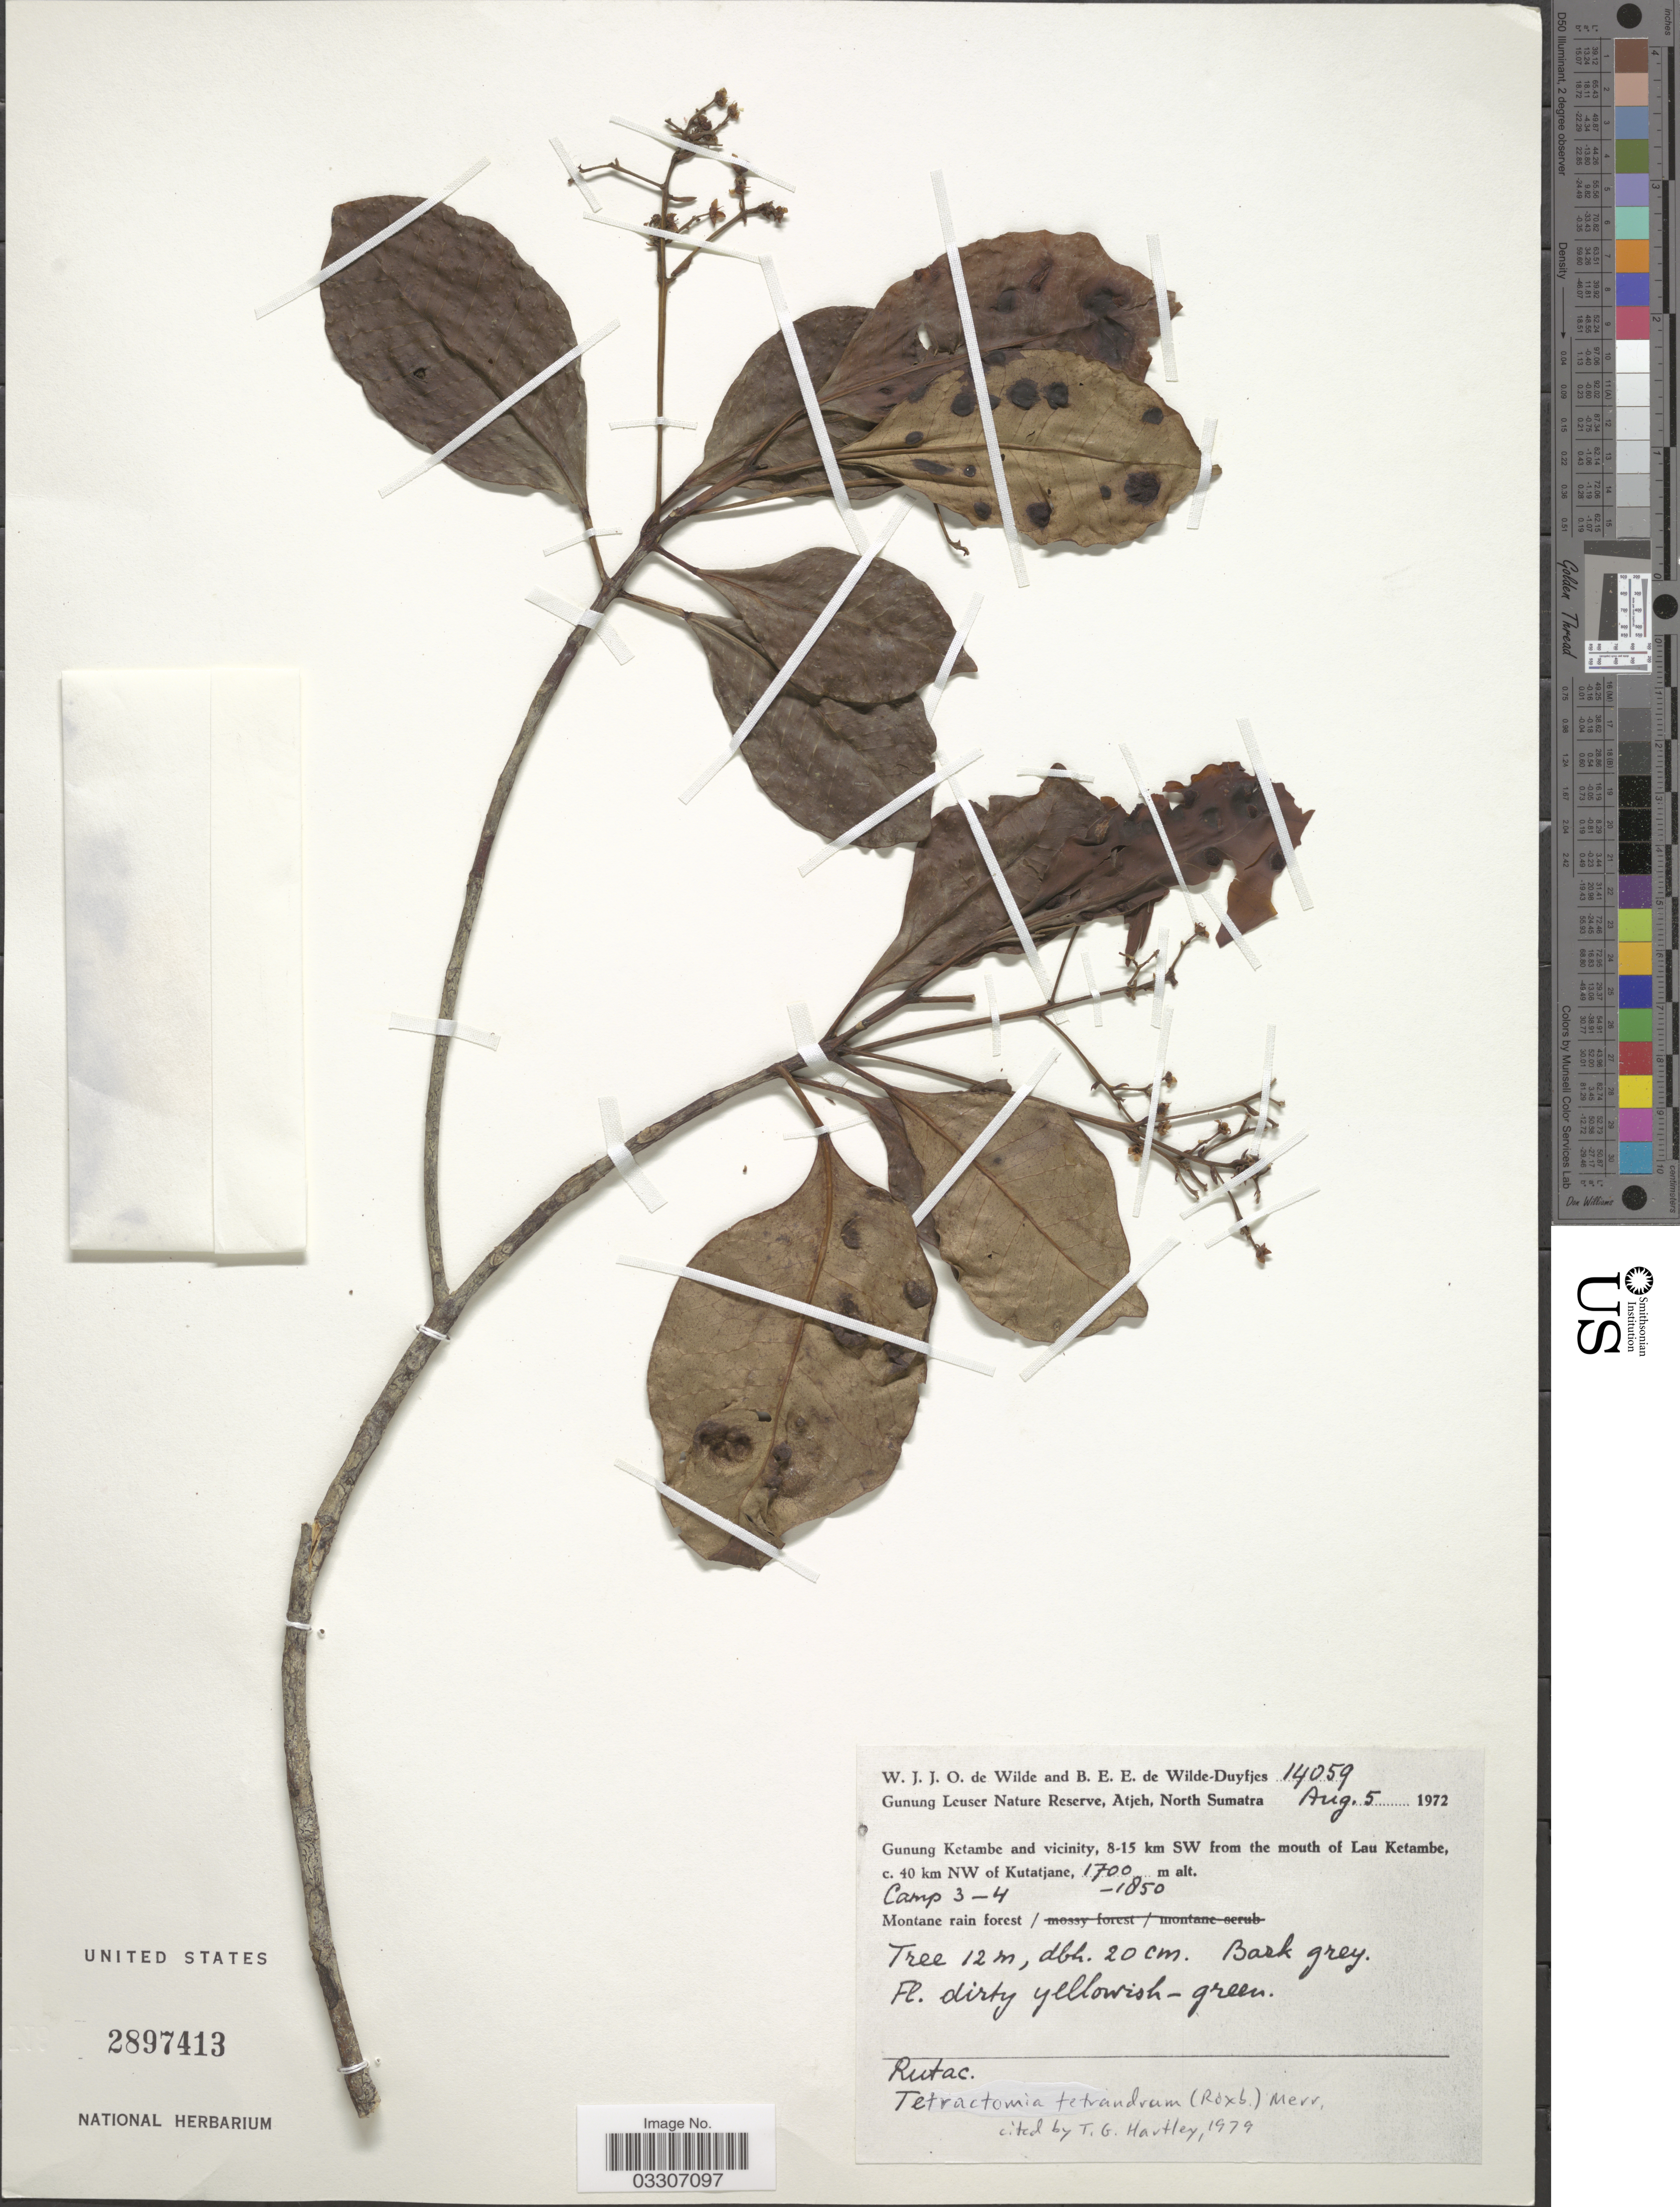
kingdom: Plantae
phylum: Tracheophyta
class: Magnoliopsida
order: Sapindales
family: Rutaceae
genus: Tetractomia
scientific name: Tetractomia tetrandra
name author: (Roxb.) Merr.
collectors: W. J. de Wilde & B. E. de Wilde-Duyfjes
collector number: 14059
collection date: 1972-08-05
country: Indonesia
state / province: Sumatra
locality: Gunung Leuser Nature Reserve, Atjeh, North Sumatra. Gunung Ketambe and vicinity, 8-15 km SW from the mouth of Lau Ketambe, c. 40 km NW of Kutatjane. Camp 3-4.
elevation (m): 1700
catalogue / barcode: US 2897413